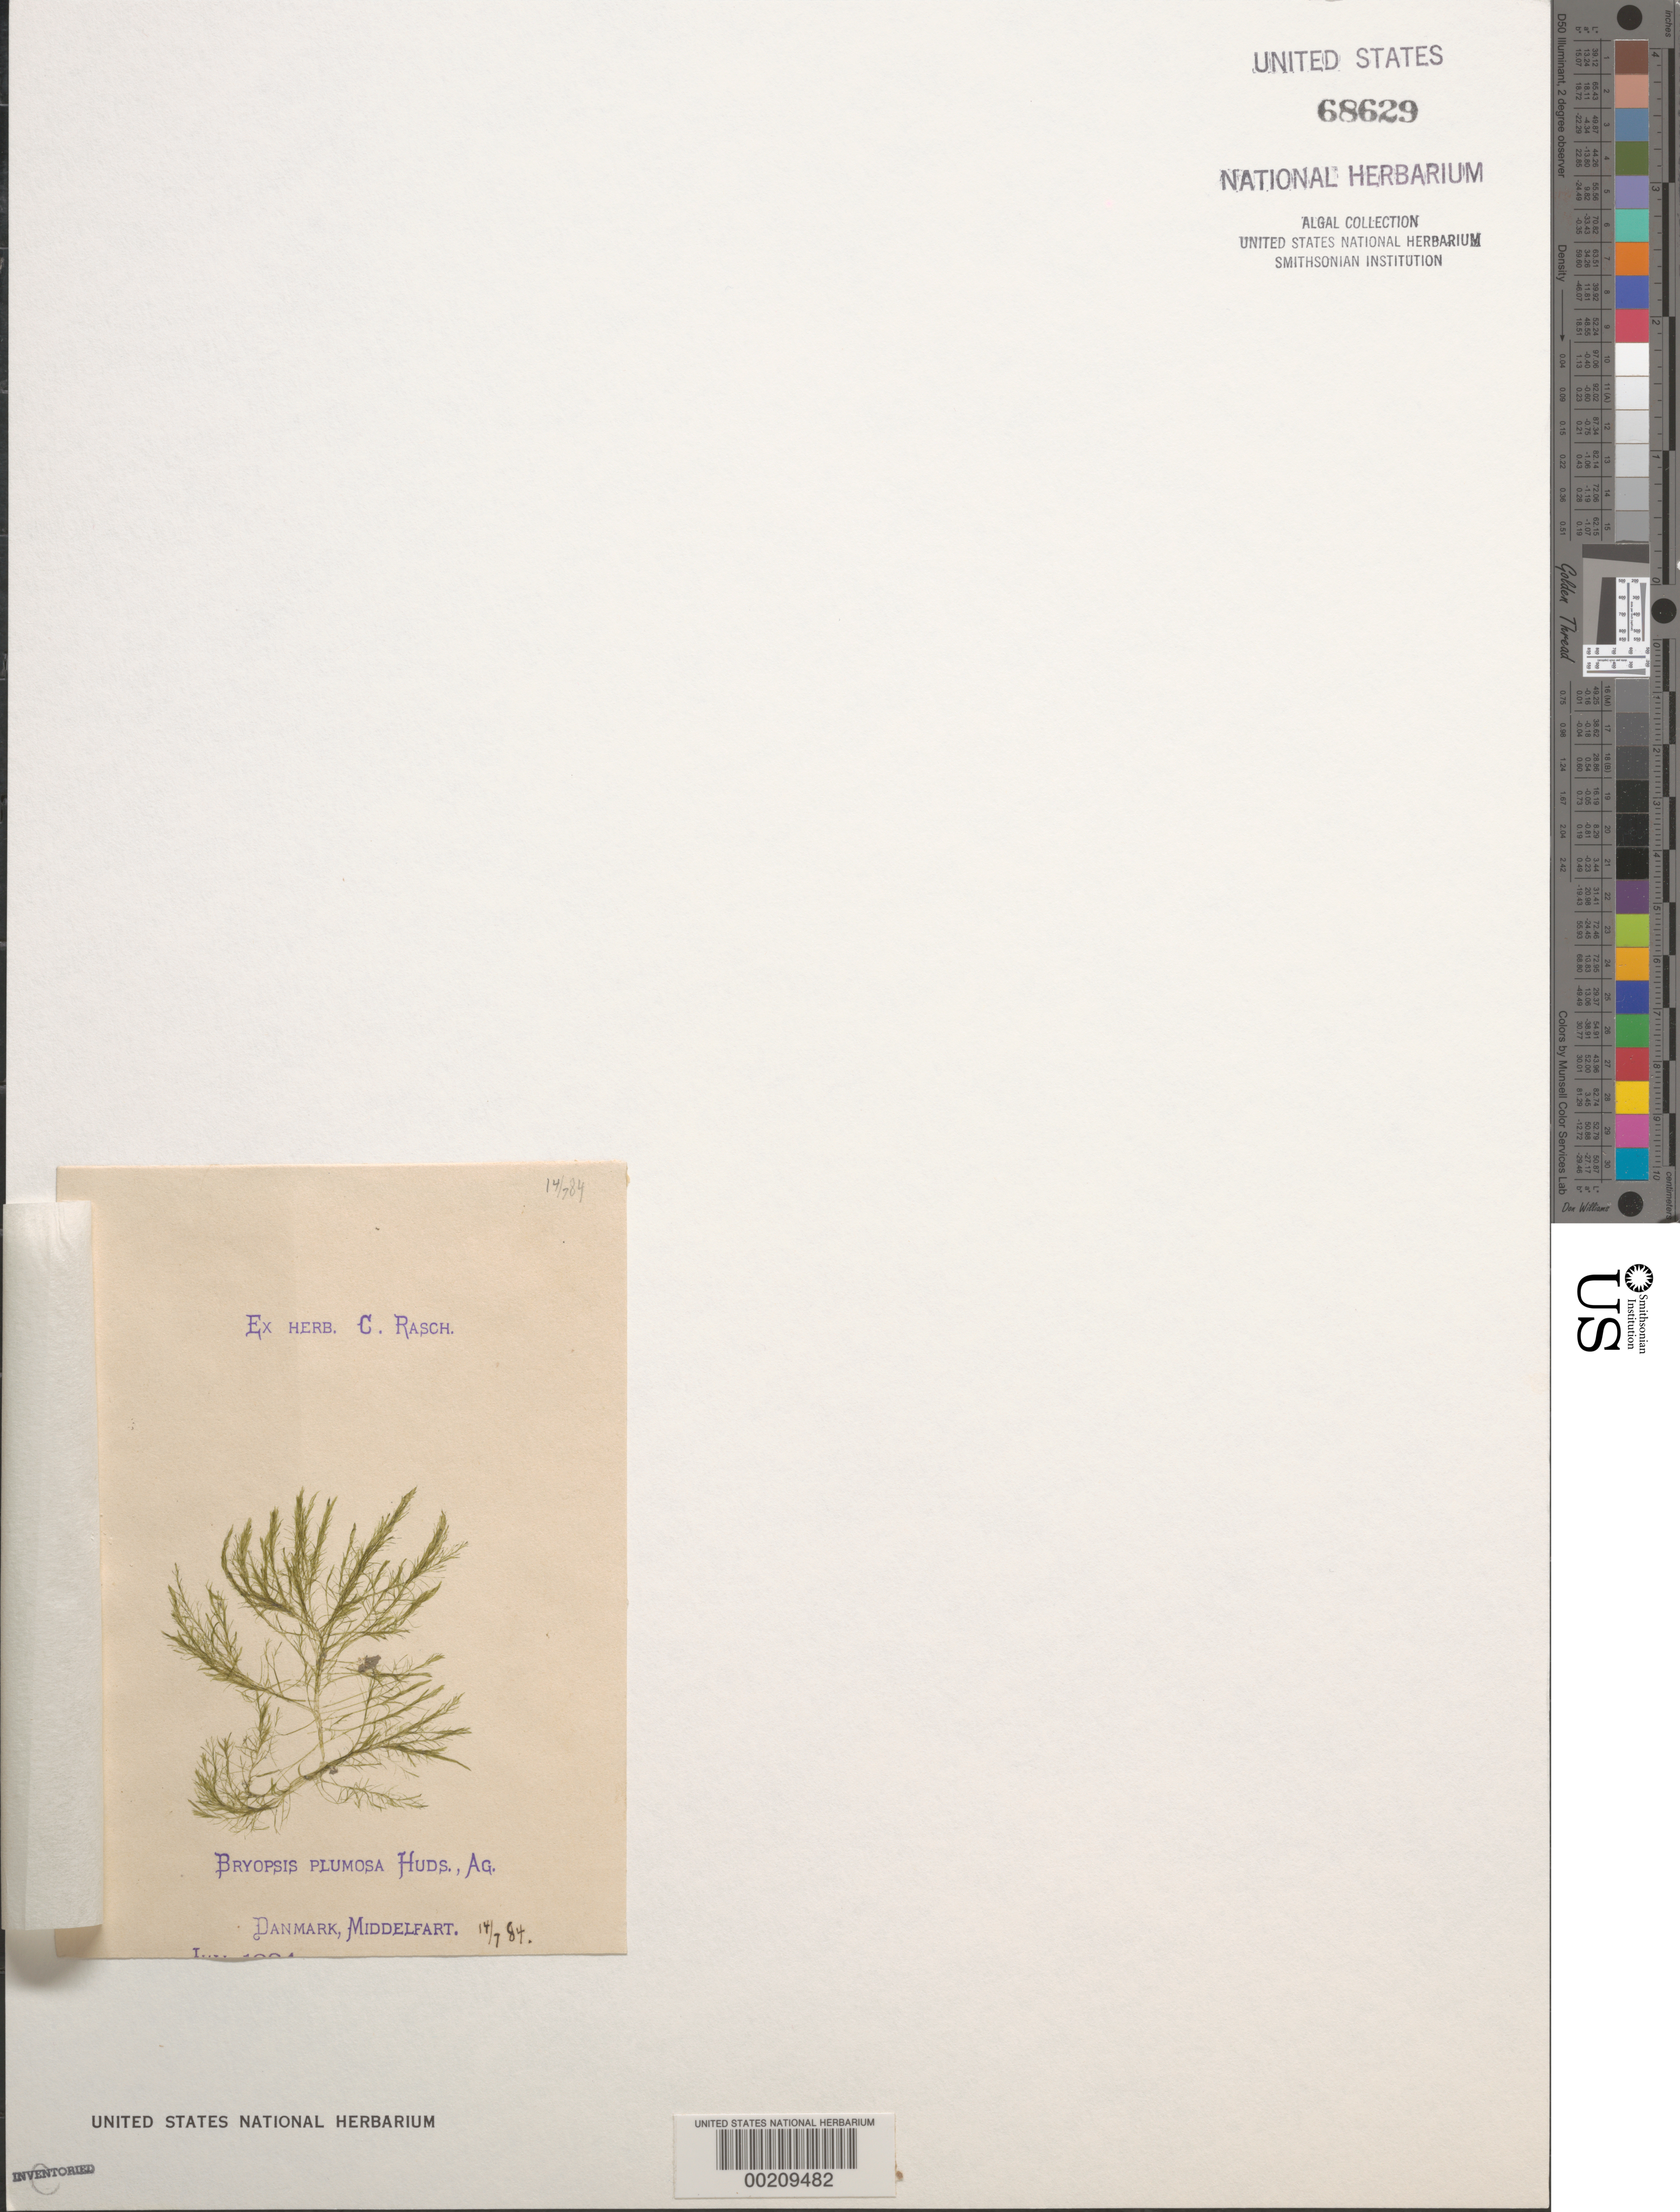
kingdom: Plantae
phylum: Chlorophyta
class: Ulvophyceae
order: Bryopsidales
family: Bryopsidaceae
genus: Bryopsis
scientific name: Bryopsis plumosa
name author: (Huds.) C. Agardh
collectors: P.F. Reinsch (herbarium)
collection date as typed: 14 Jul 1884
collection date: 1884-07-14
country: Denmark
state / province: Syddanmark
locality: Middelfart, Odense Amt. Fyn County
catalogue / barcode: US 68629